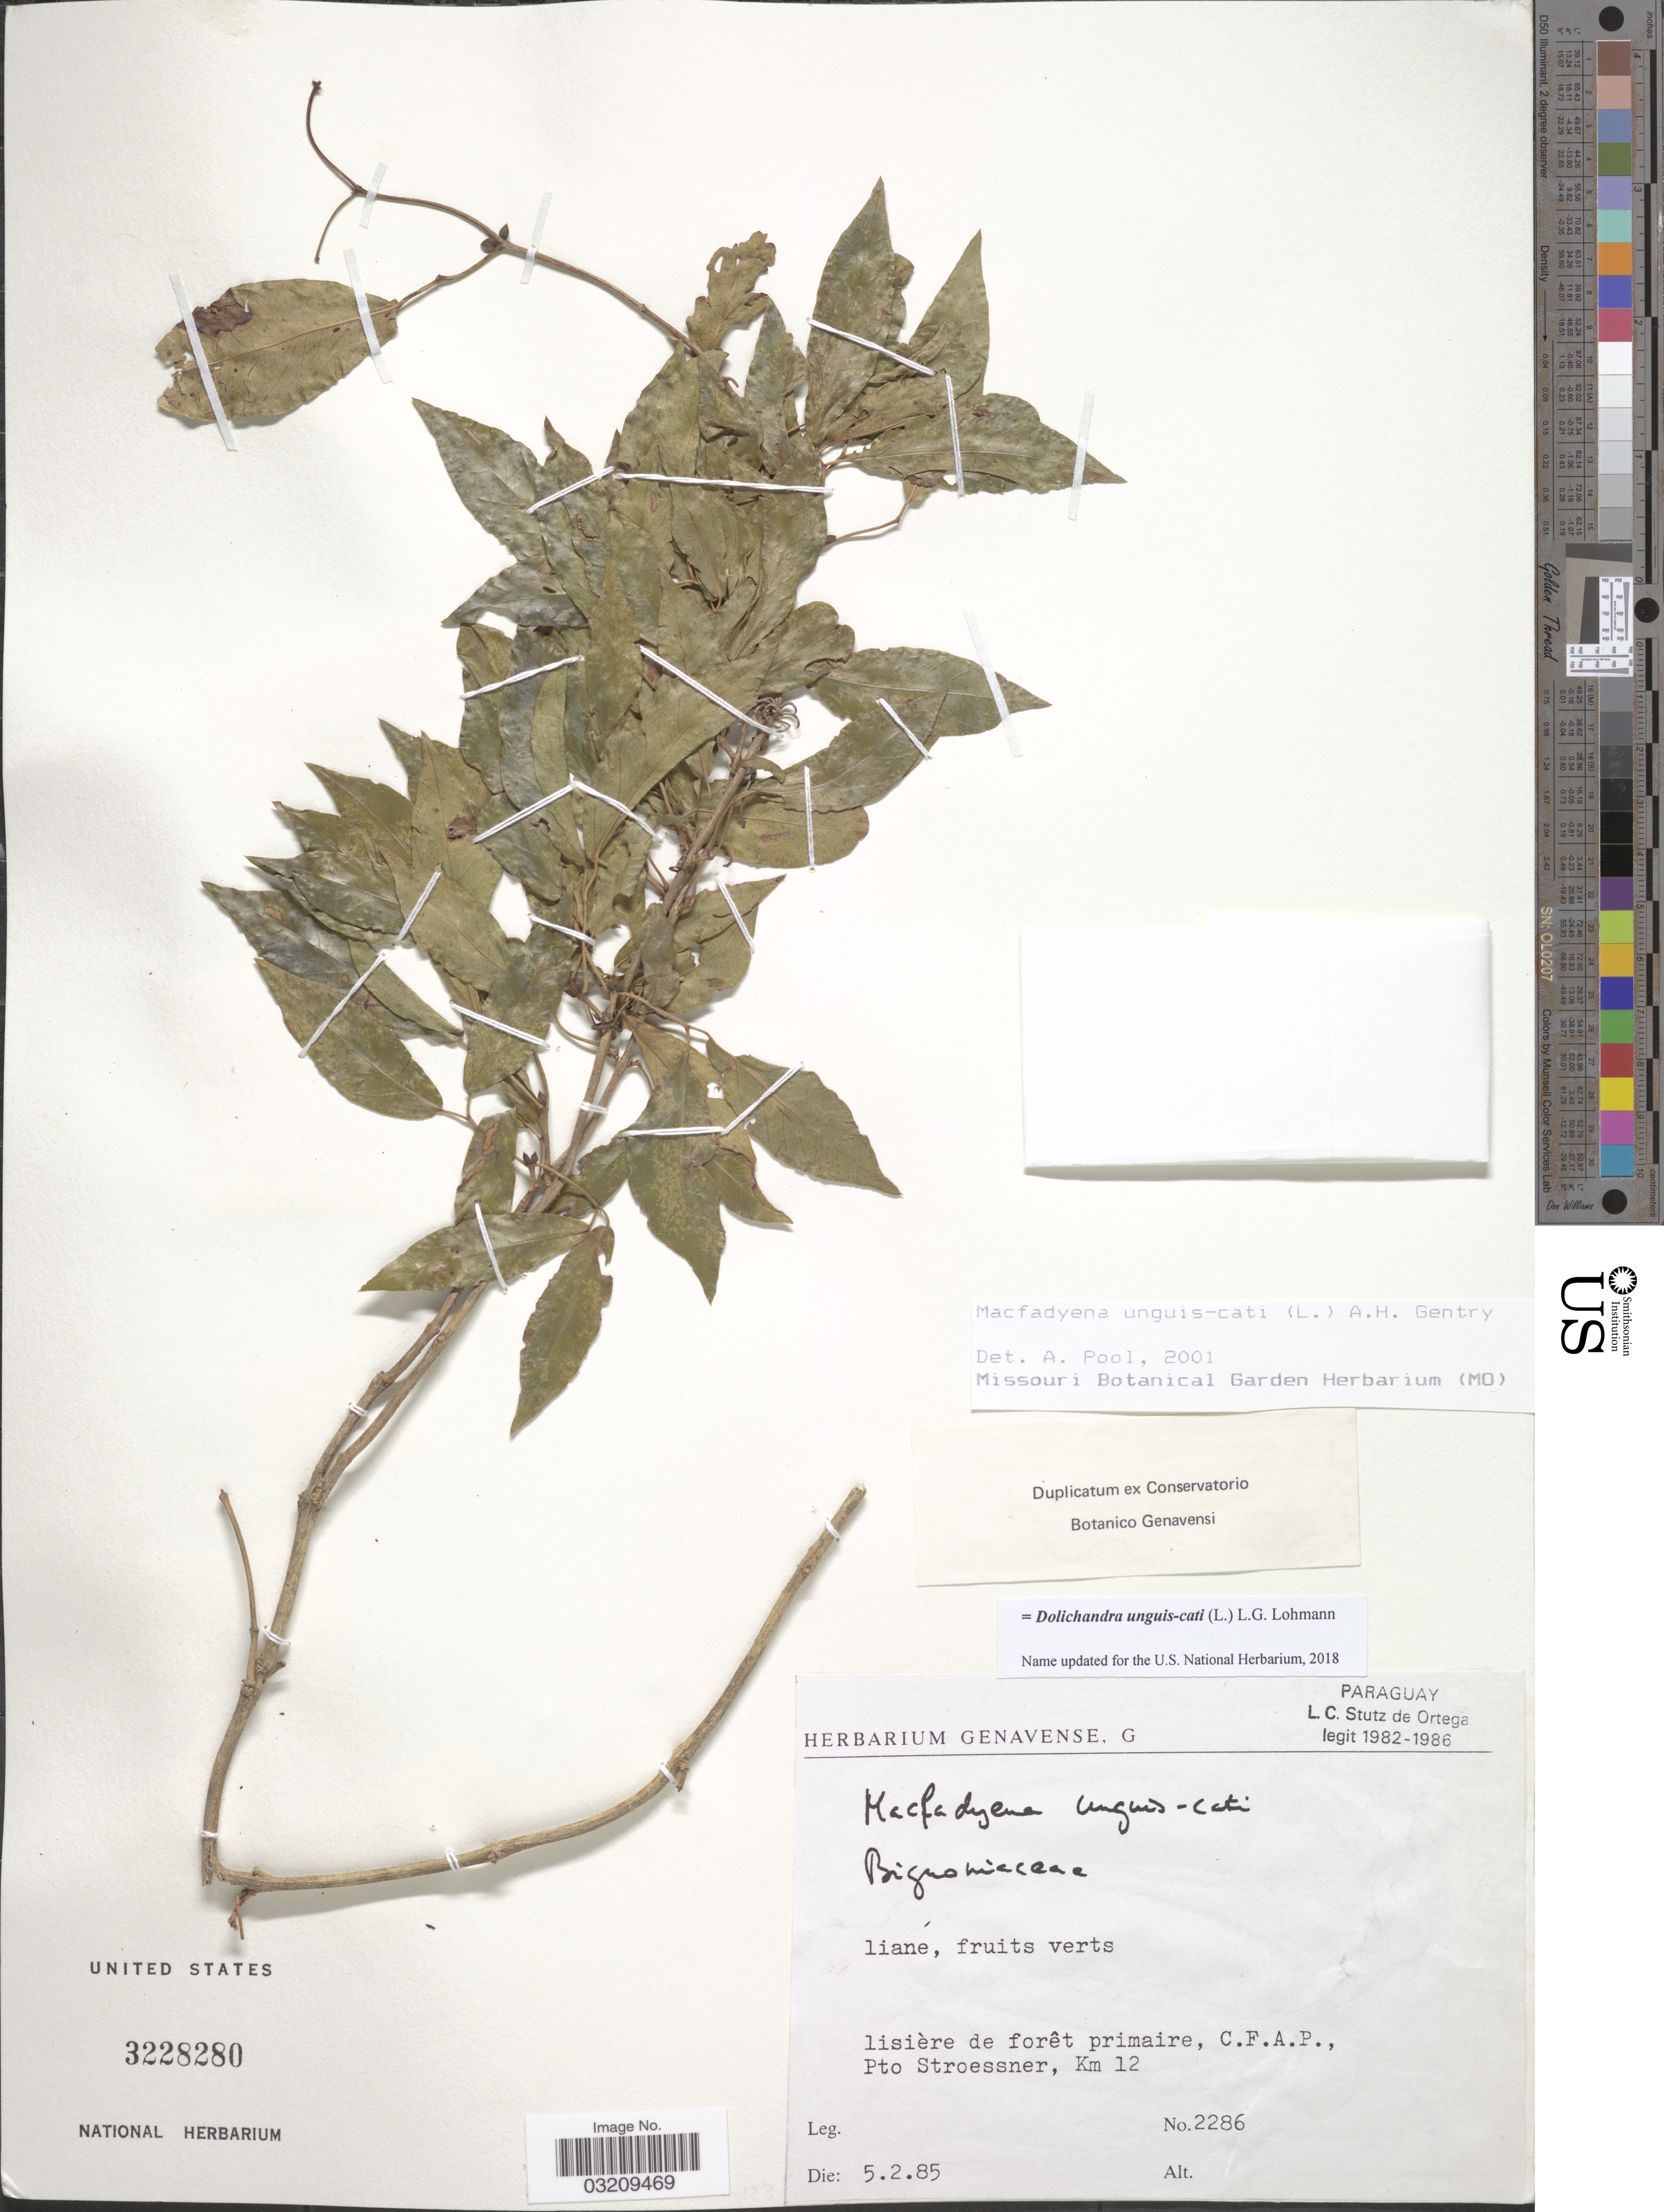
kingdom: Plantae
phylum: Tracheophyta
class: Magnoliopsida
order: Lamiales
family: Bignoniaceae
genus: Dolichandra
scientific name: Dolichandra unguis-cati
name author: (L.) L.G. Lohmann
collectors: L. C. Stutz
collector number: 2286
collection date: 1985-02-05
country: Paraguay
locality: Lísière de forêt primaire, C.F.A.P. Pto Stroessner, Km 12.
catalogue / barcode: US 3228280